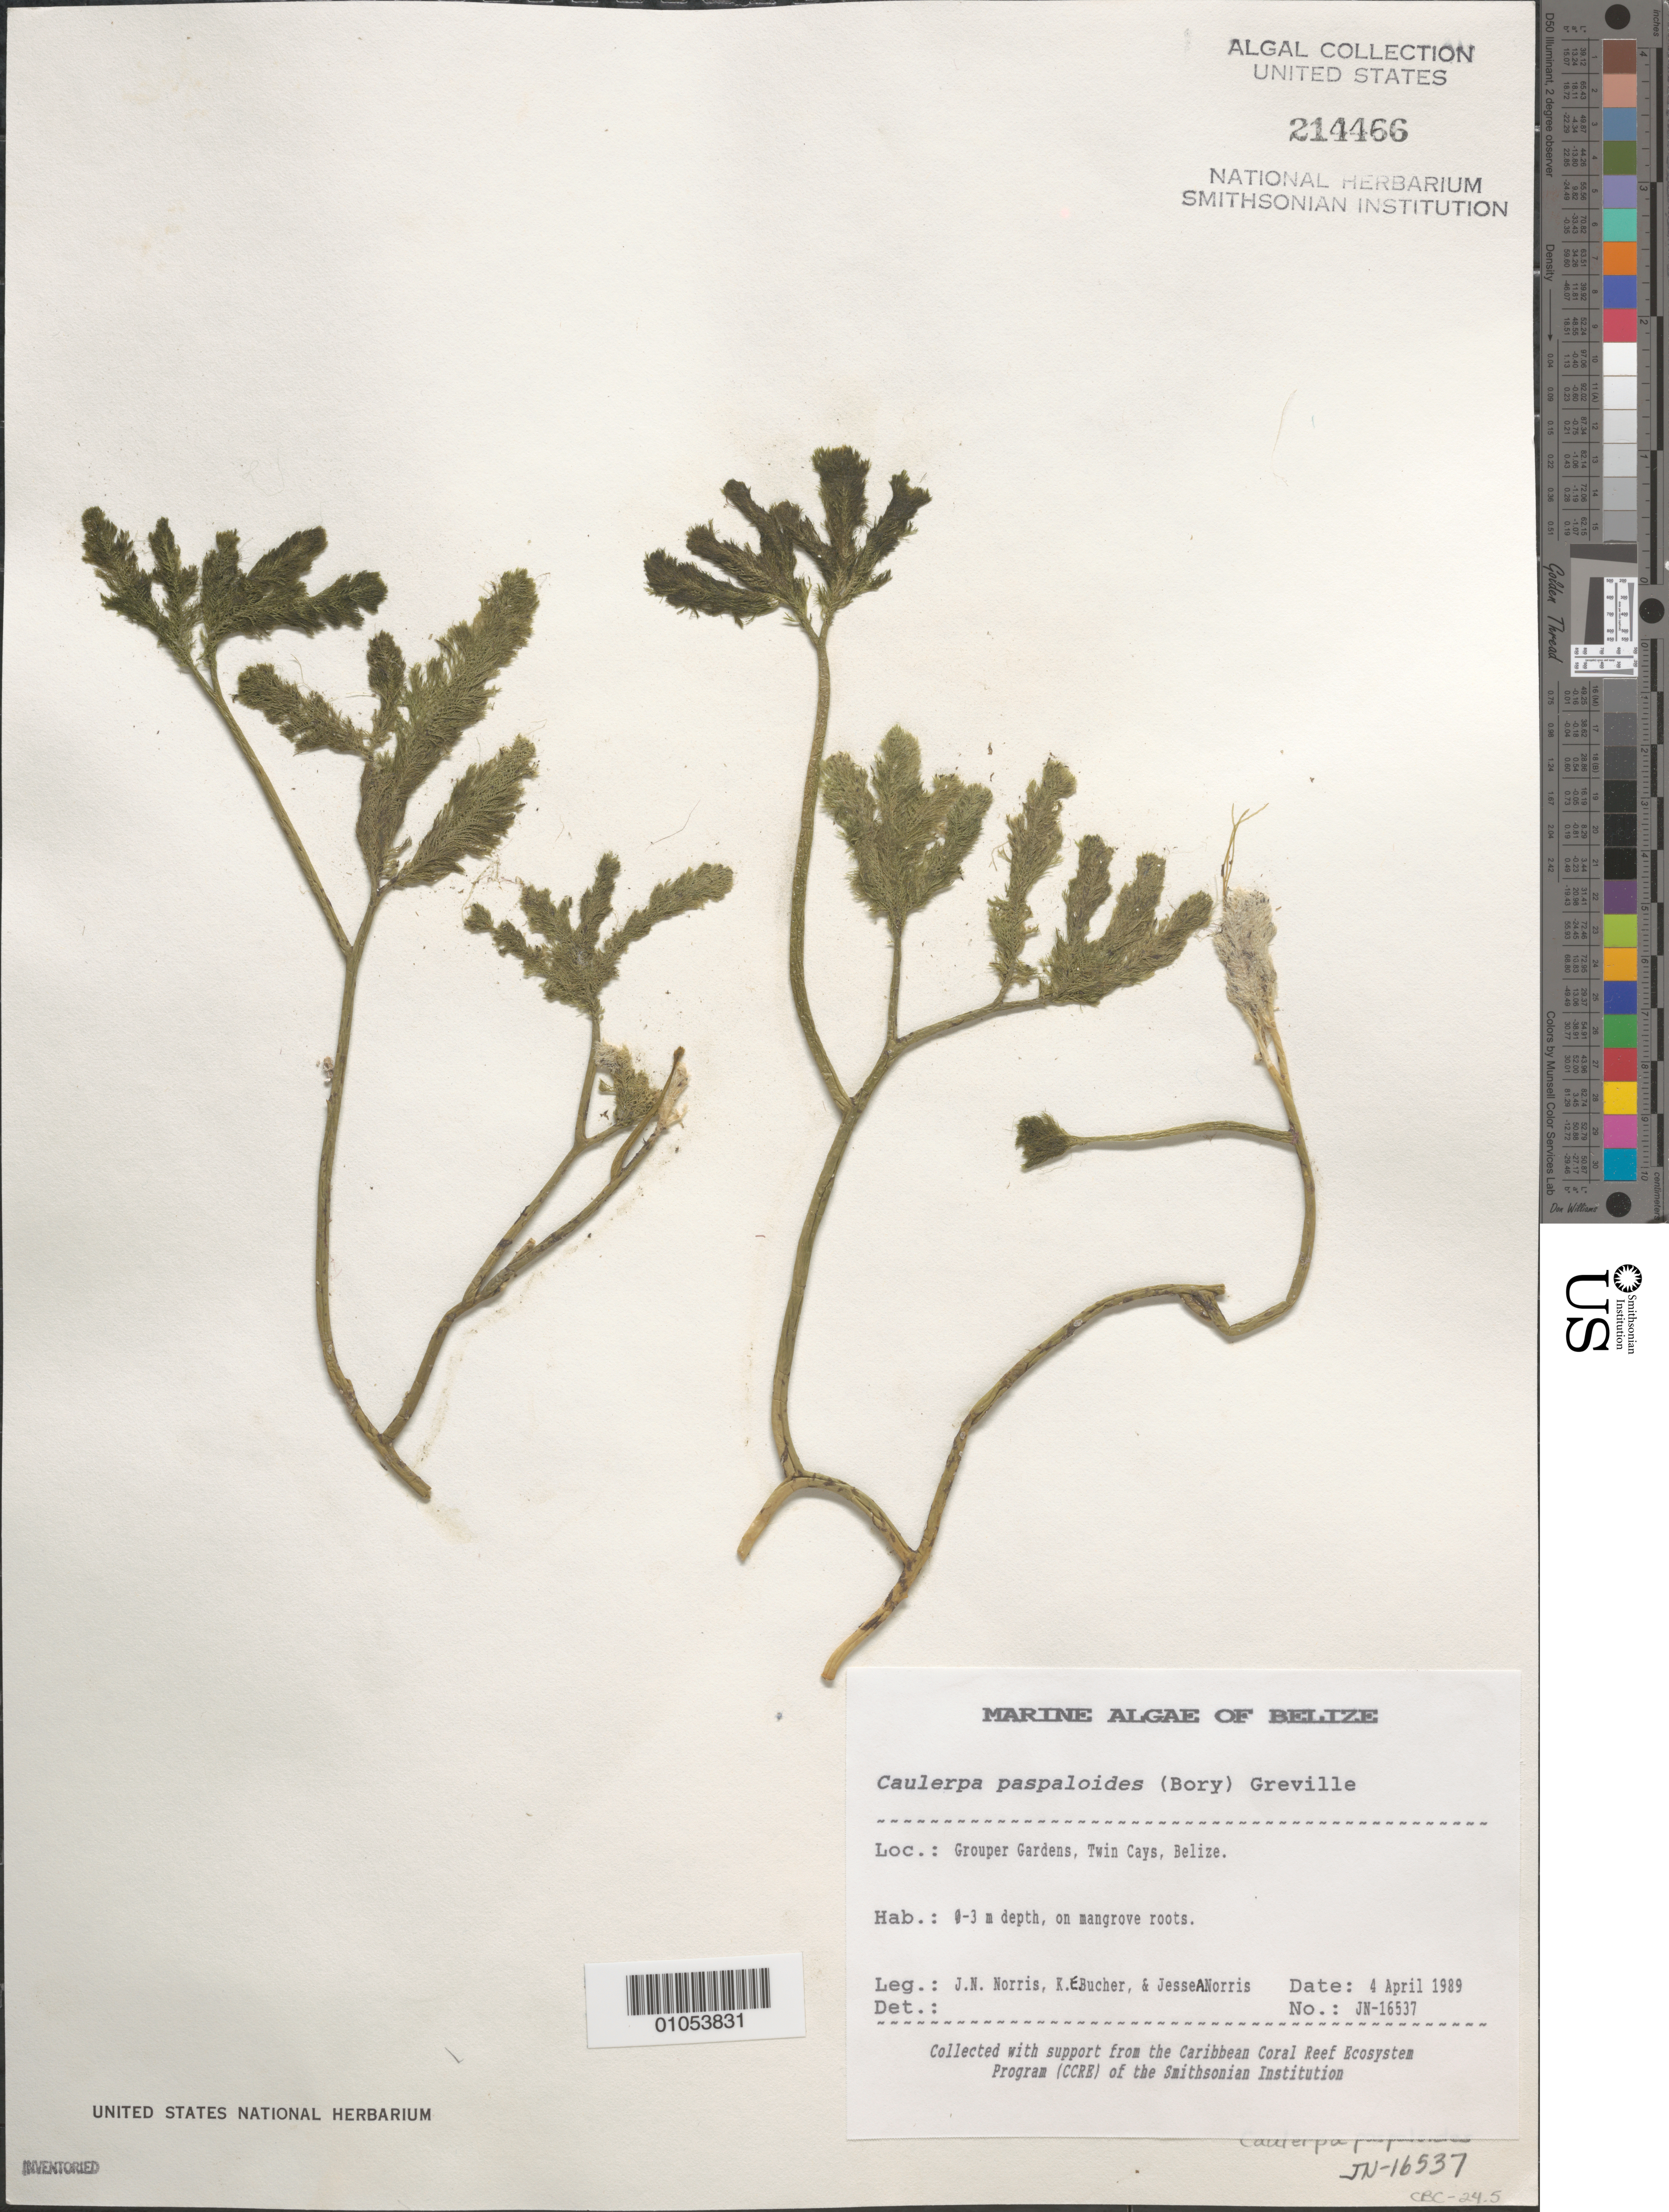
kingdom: Plantae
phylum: Chlorophyta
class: Ulvophyceae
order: Bryopsidales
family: Caulerpaceae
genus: Caulerpa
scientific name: Caulerpa paspaloides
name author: (Bory) Grev.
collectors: J. N. Norris, K. E. Bucher & J. A. Norris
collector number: JN-16537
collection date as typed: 04 Apr 1989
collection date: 1989-04-04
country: Belize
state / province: Stann Creek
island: Twin Cays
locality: Grouper Gardens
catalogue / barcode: US 214466